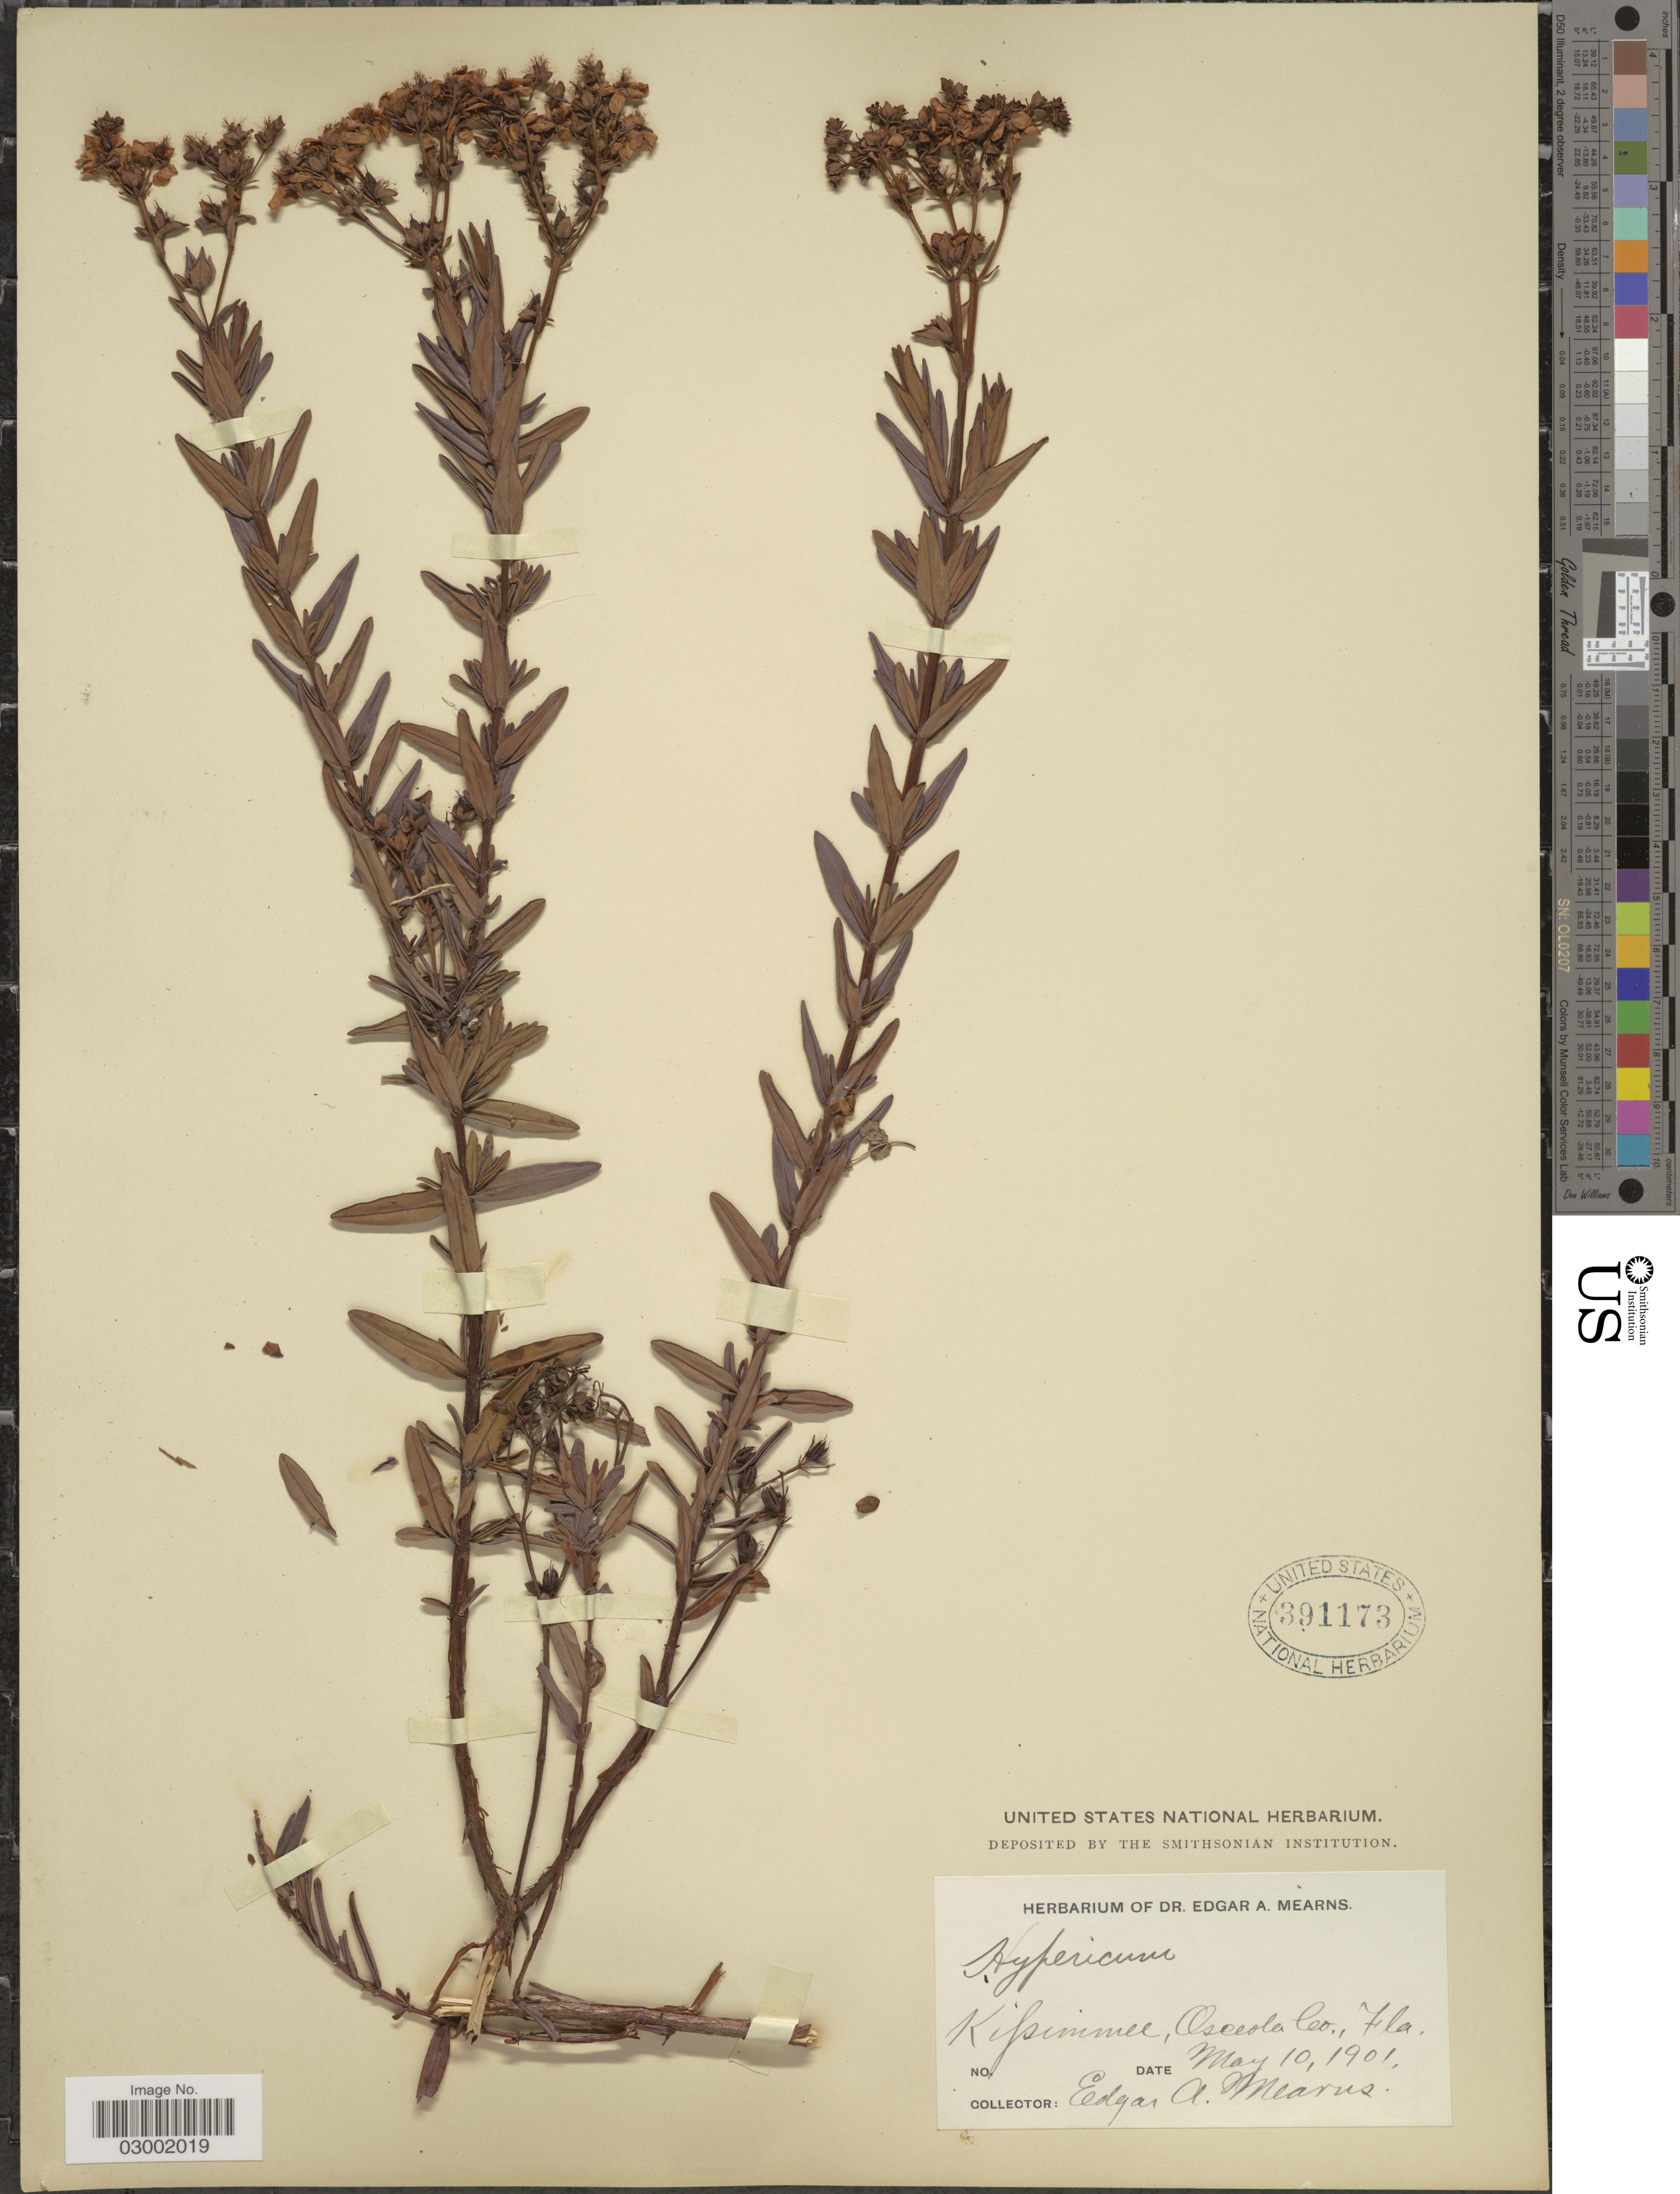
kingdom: Plantae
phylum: Tracheophyta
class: Magnoliopsida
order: Malpighiales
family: Hypericaceae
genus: Hypericum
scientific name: Hypericum opacum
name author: Torr. & A. Gray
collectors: E. A. Mearns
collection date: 1901-05-10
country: United States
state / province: Florida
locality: Kissimmee, Osceola Co.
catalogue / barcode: US 391173